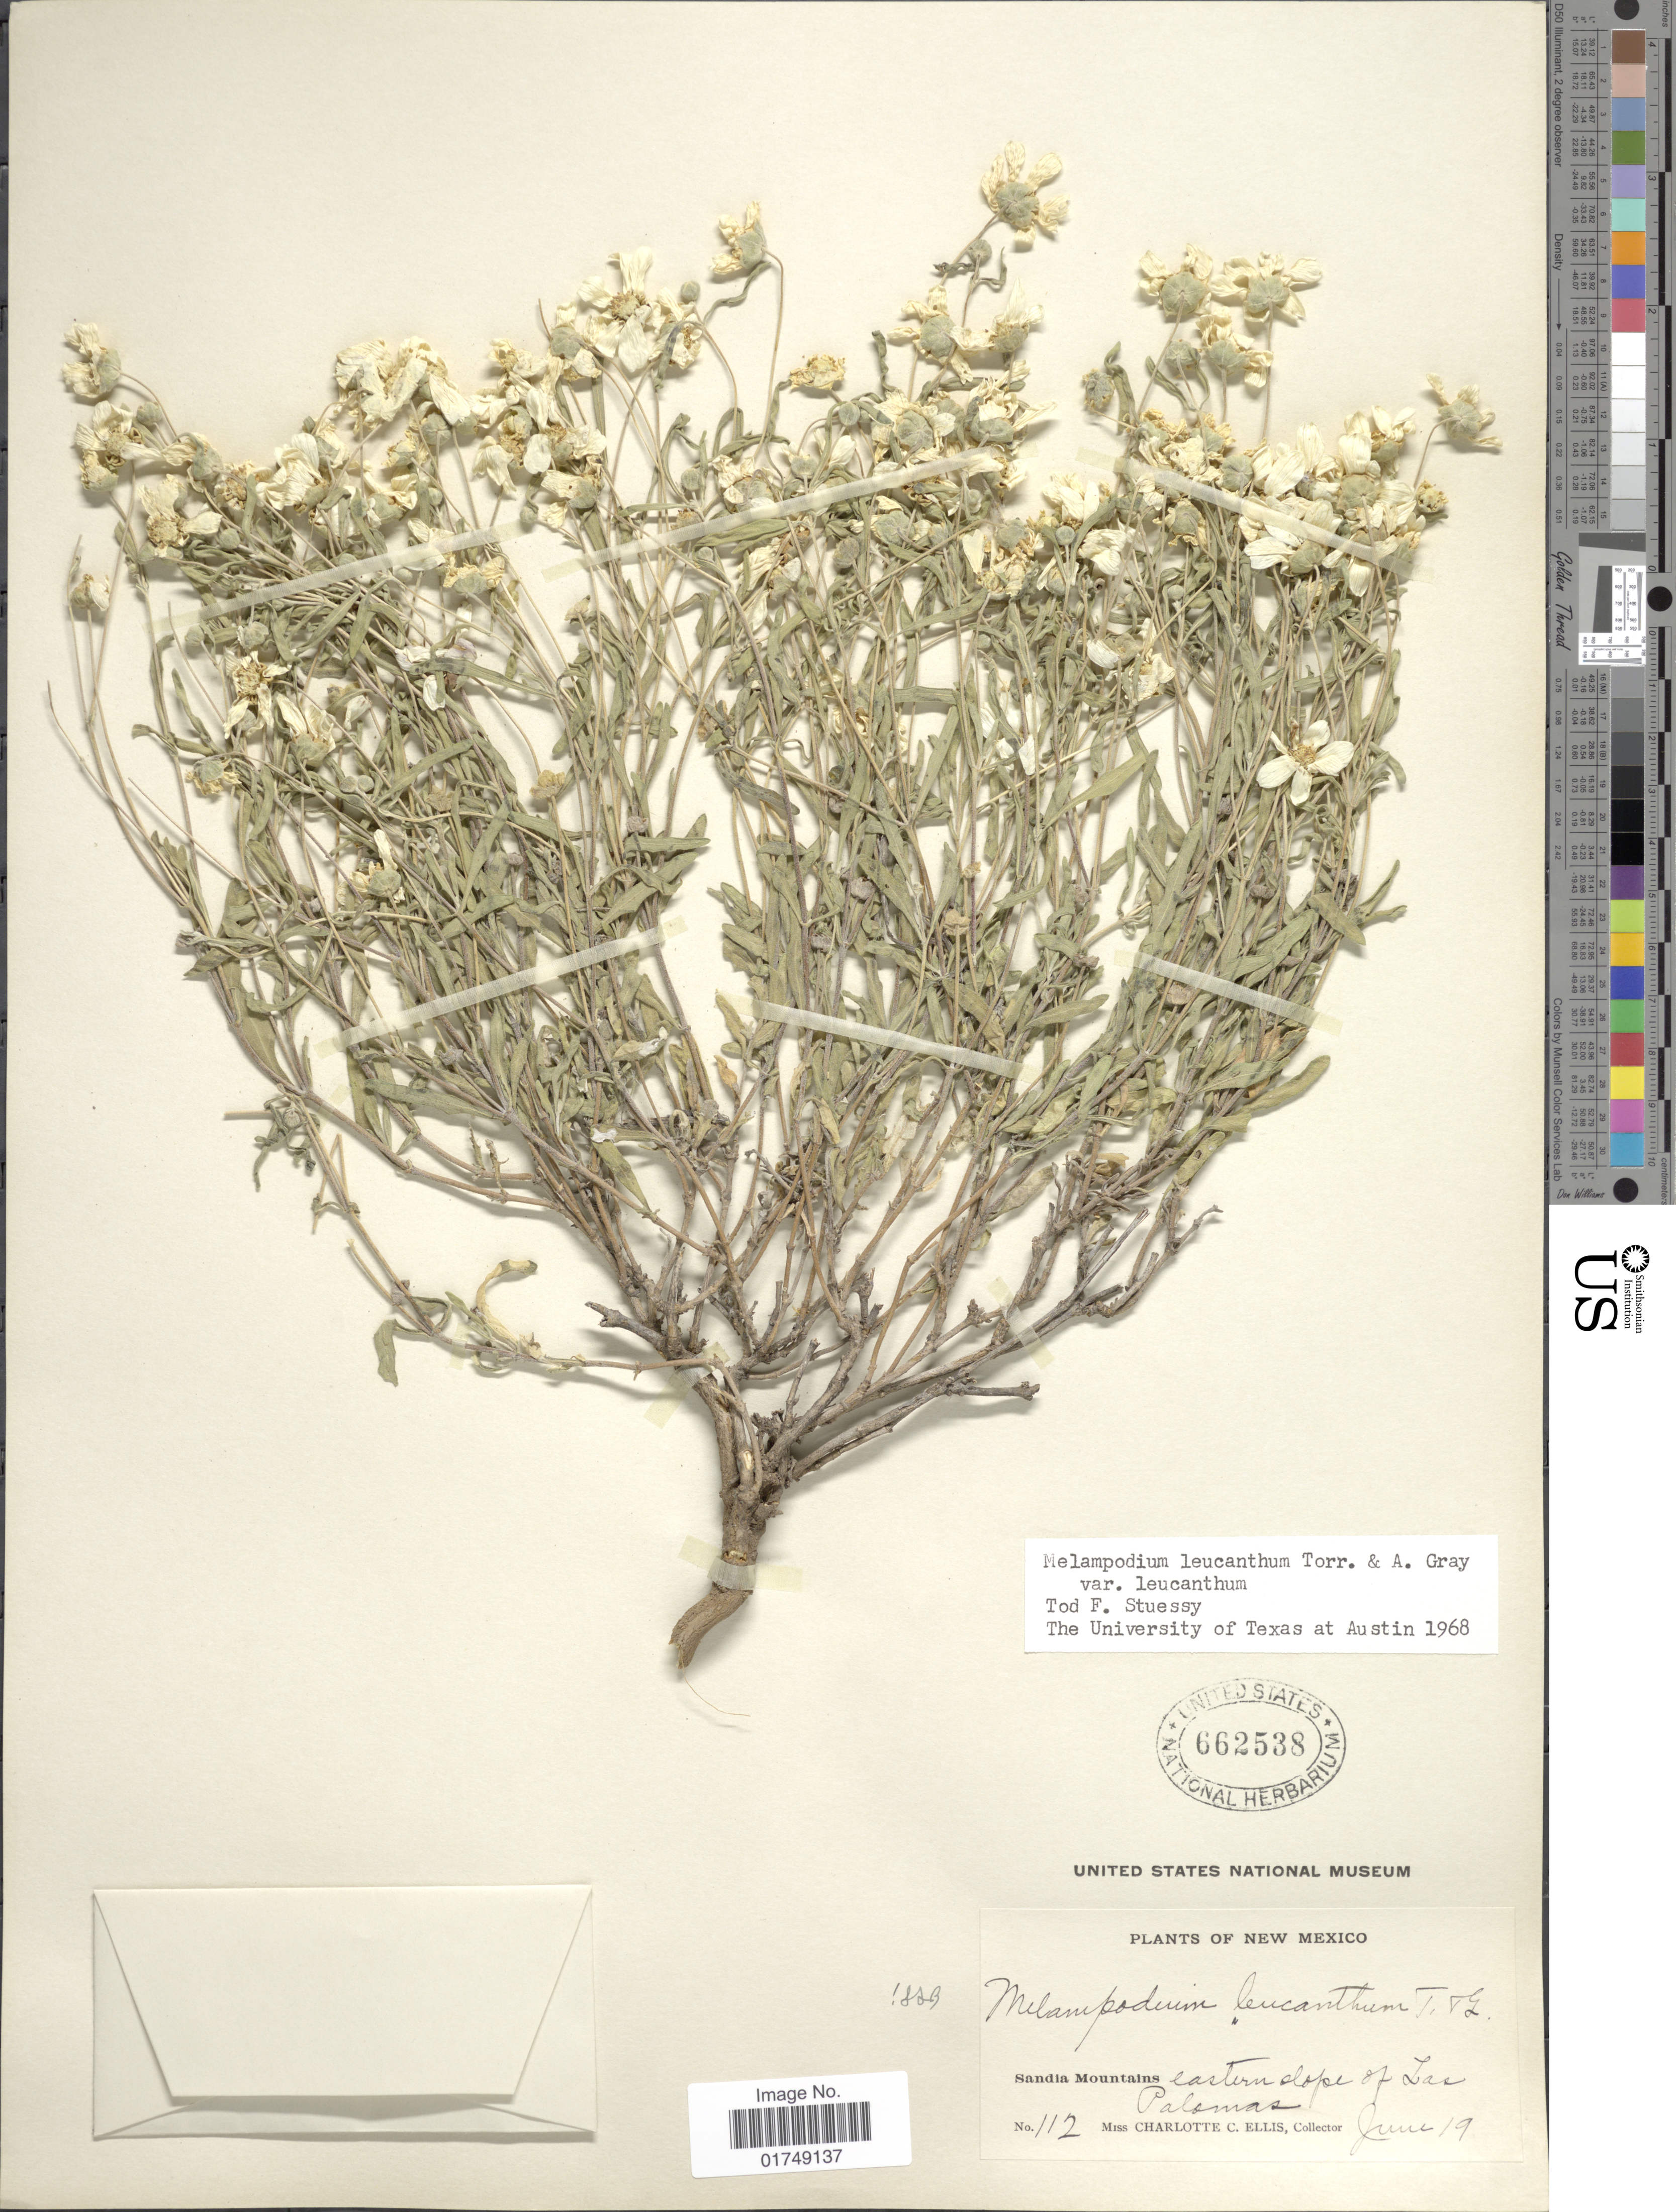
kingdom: Plantae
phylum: Tracheophyta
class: Magnoliopsida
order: Asterales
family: Asteraceae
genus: Melampodium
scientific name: Melampodium leucanthum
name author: Torr. & A. Gray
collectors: C. C. Ellis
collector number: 112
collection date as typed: Transcribed d/m/y: /6/19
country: United States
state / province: New Mexico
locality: Sandia Mountains, Eastern slope of Las Palomas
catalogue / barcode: US 662538